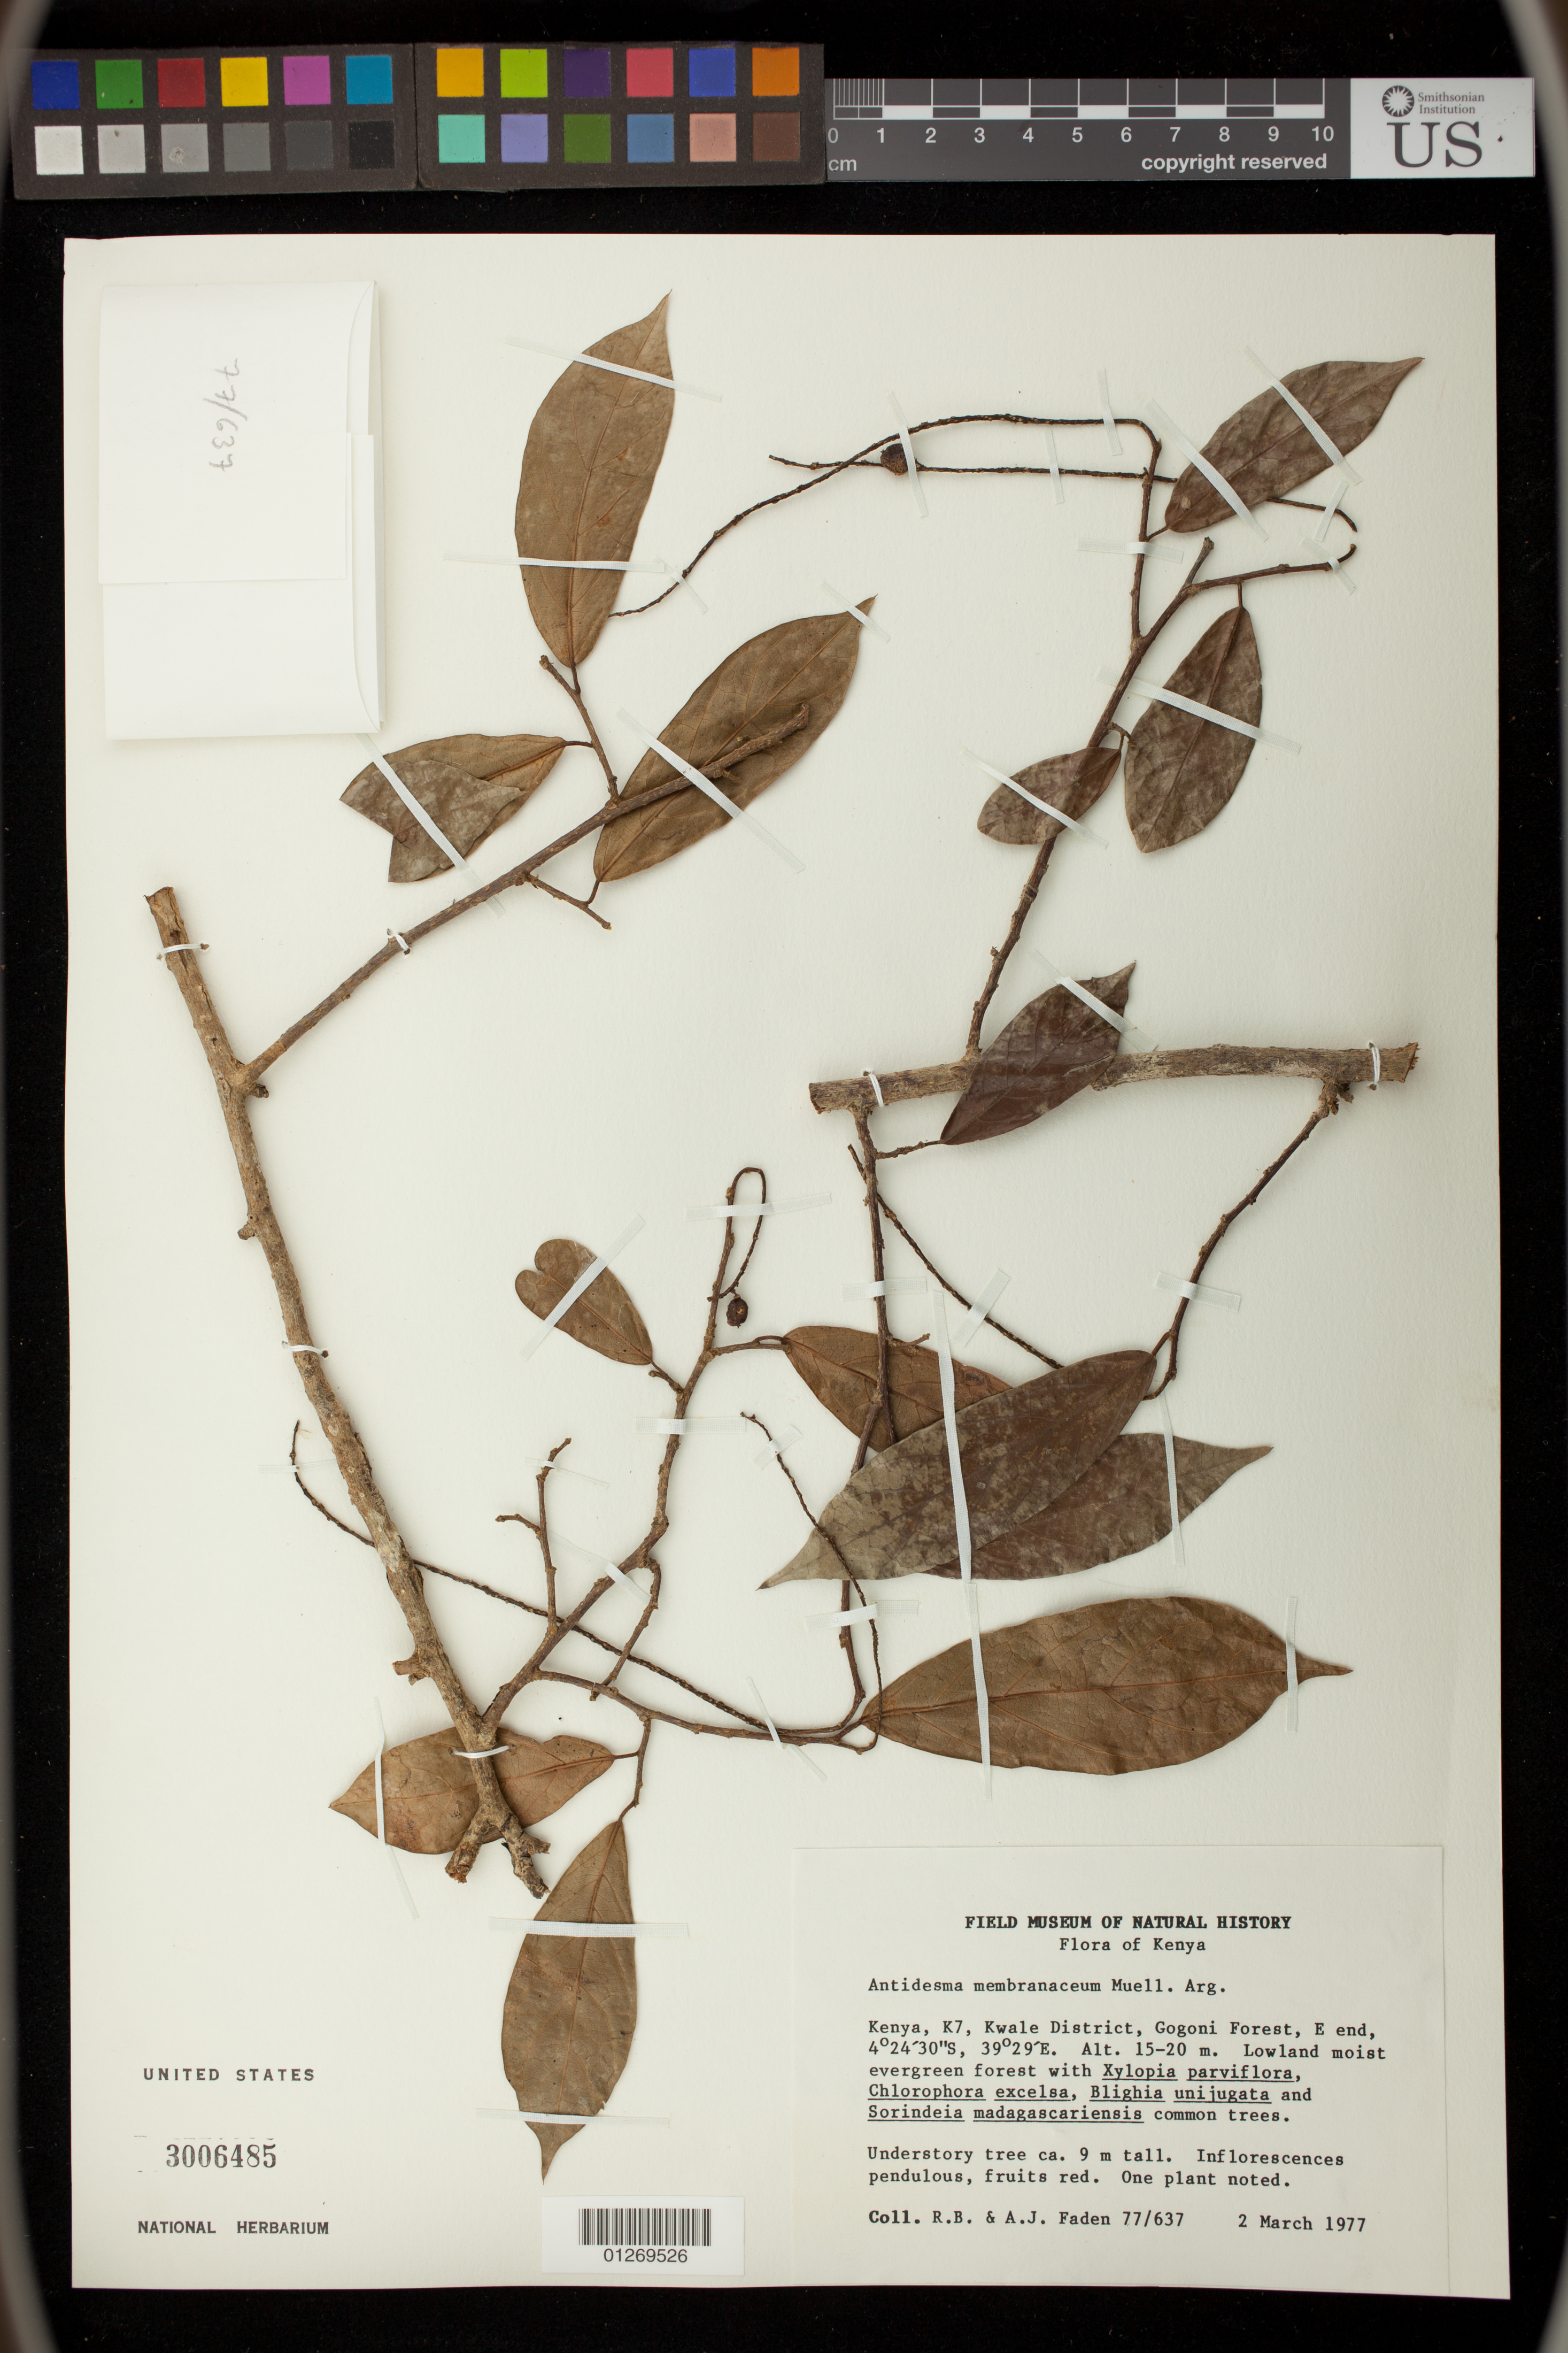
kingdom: Plantae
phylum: Tracheophyta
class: Magnoliopsida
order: Malpighiales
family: Phyllanthaceae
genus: Antidesma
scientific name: Antidesma membranaceum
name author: Müll. Arg.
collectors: A. J. Faden & R. B. Faden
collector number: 77/637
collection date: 1977-03-02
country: Kenya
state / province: Kwale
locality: K7, Gogoni Forest, E end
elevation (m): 15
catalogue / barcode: US 3006485